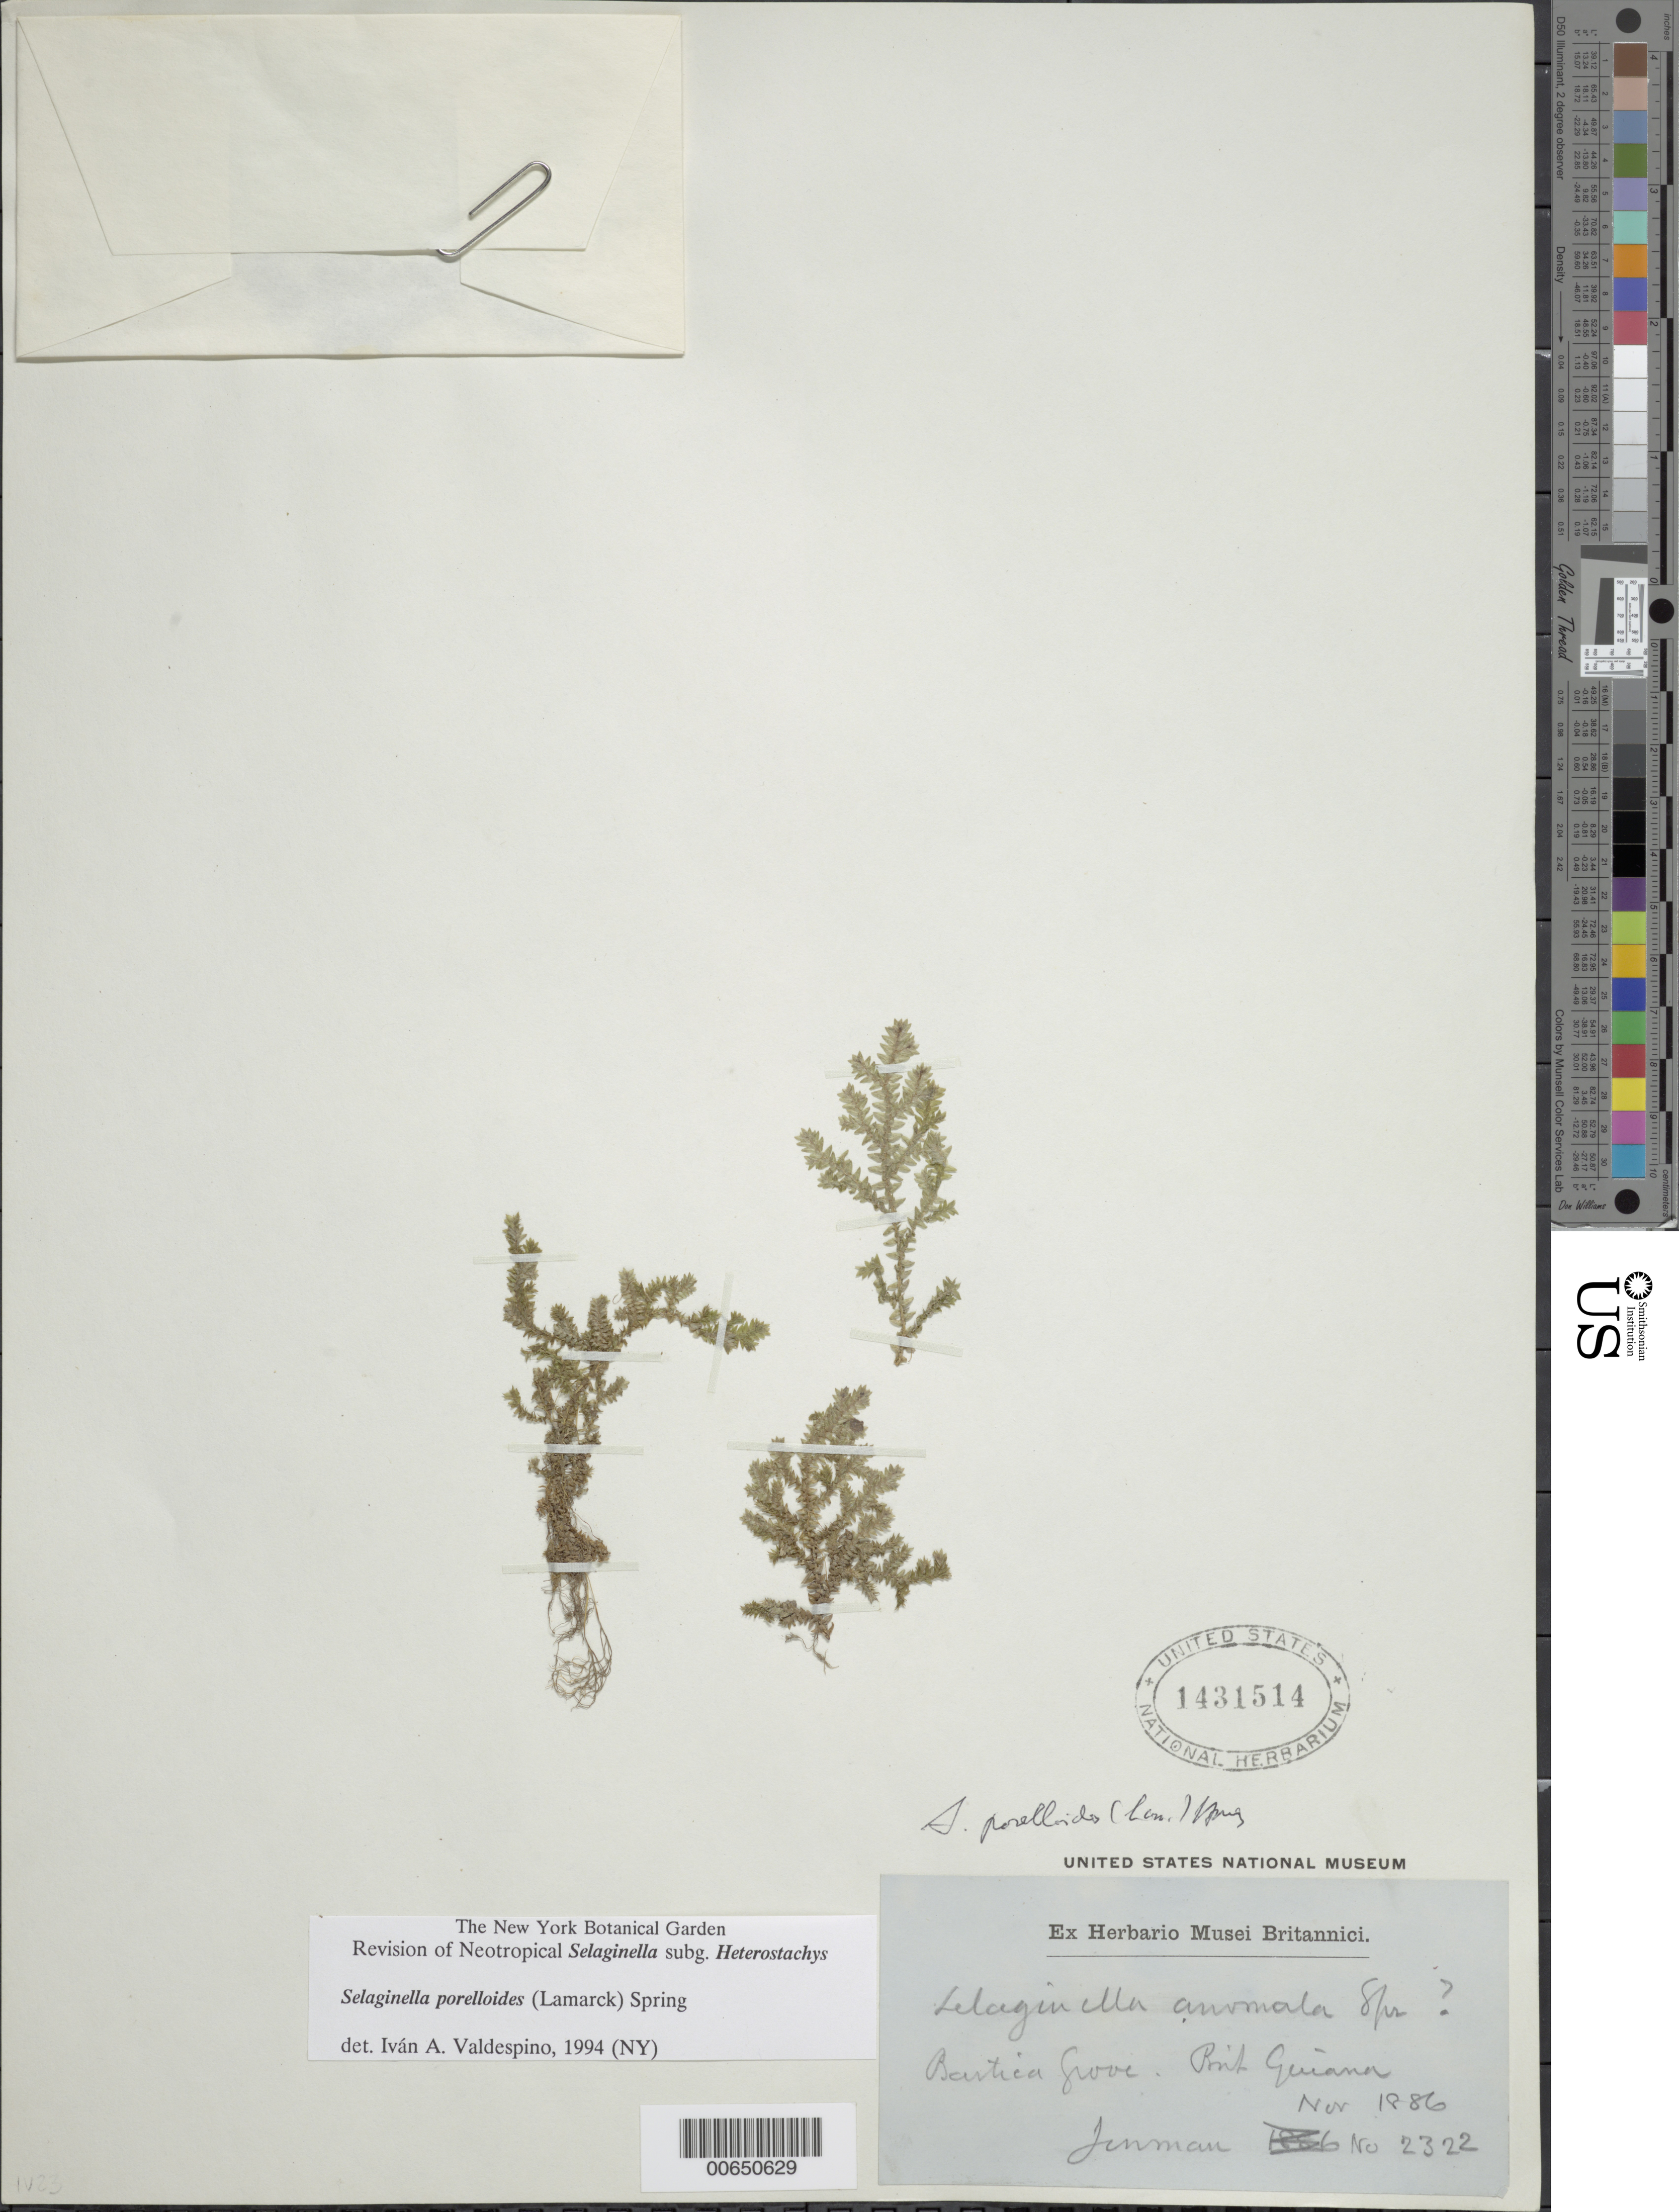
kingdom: Plantae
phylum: Tracheophyta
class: Lycopodiopsida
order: Selaginellales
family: Selaginellaceae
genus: Selaginella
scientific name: Selaginella porelloides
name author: (Lam.) Spring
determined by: Valdespino, I. A., (PMA), Universidad de Panama (PANAMA)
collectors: G. S. Jenman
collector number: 2322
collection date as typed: November 1886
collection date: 1886-11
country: Guyana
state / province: Cuyuni-Mazaruni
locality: Bartica Grove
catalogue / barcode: US 1431514